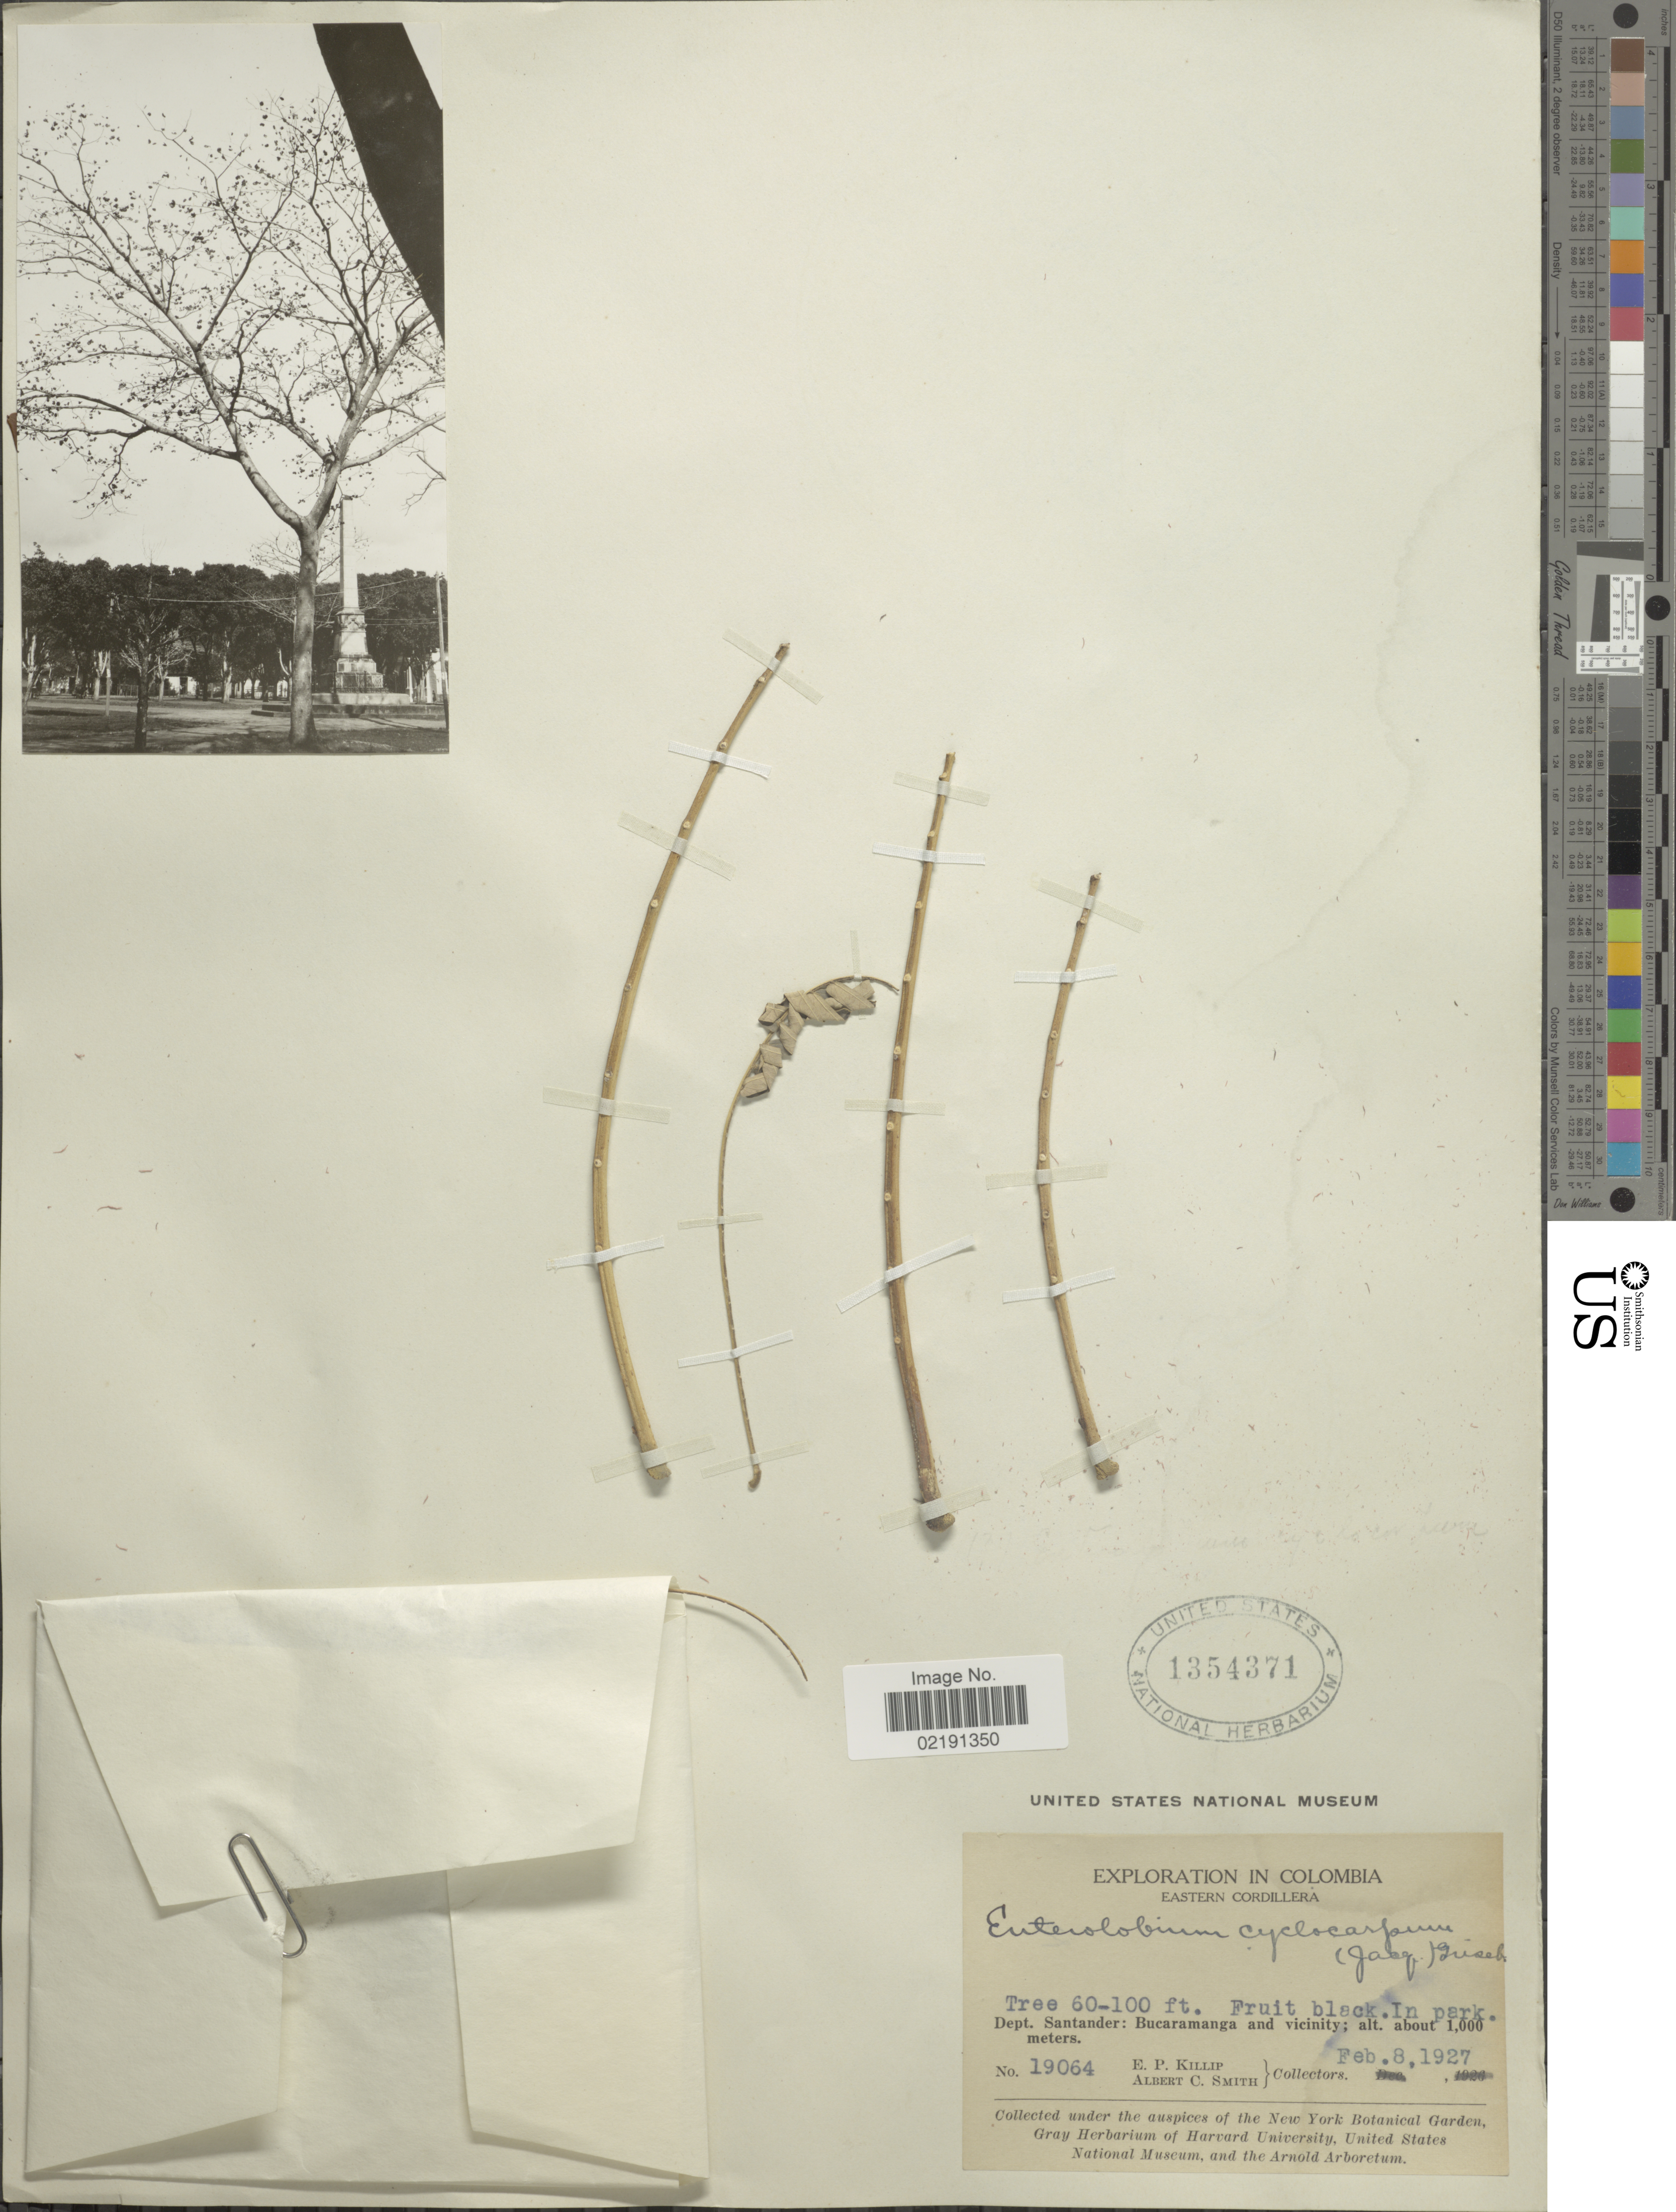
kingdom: Plantae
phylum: Tracheophyta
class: Magnoliopsida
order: Fabales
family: Fabaceae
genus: Enterolobium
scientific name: Enterolobium cyclocarpum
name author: (Jacq.) Griseb.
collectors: E. P. Killip & A. C. Smith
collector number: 19064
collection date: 1927-02-08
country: Colombia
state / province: Santander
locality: Eastern Cordillera. Dept. Santander: Bucaramanga and vicinity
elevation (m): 1000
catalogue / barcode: US 1354371